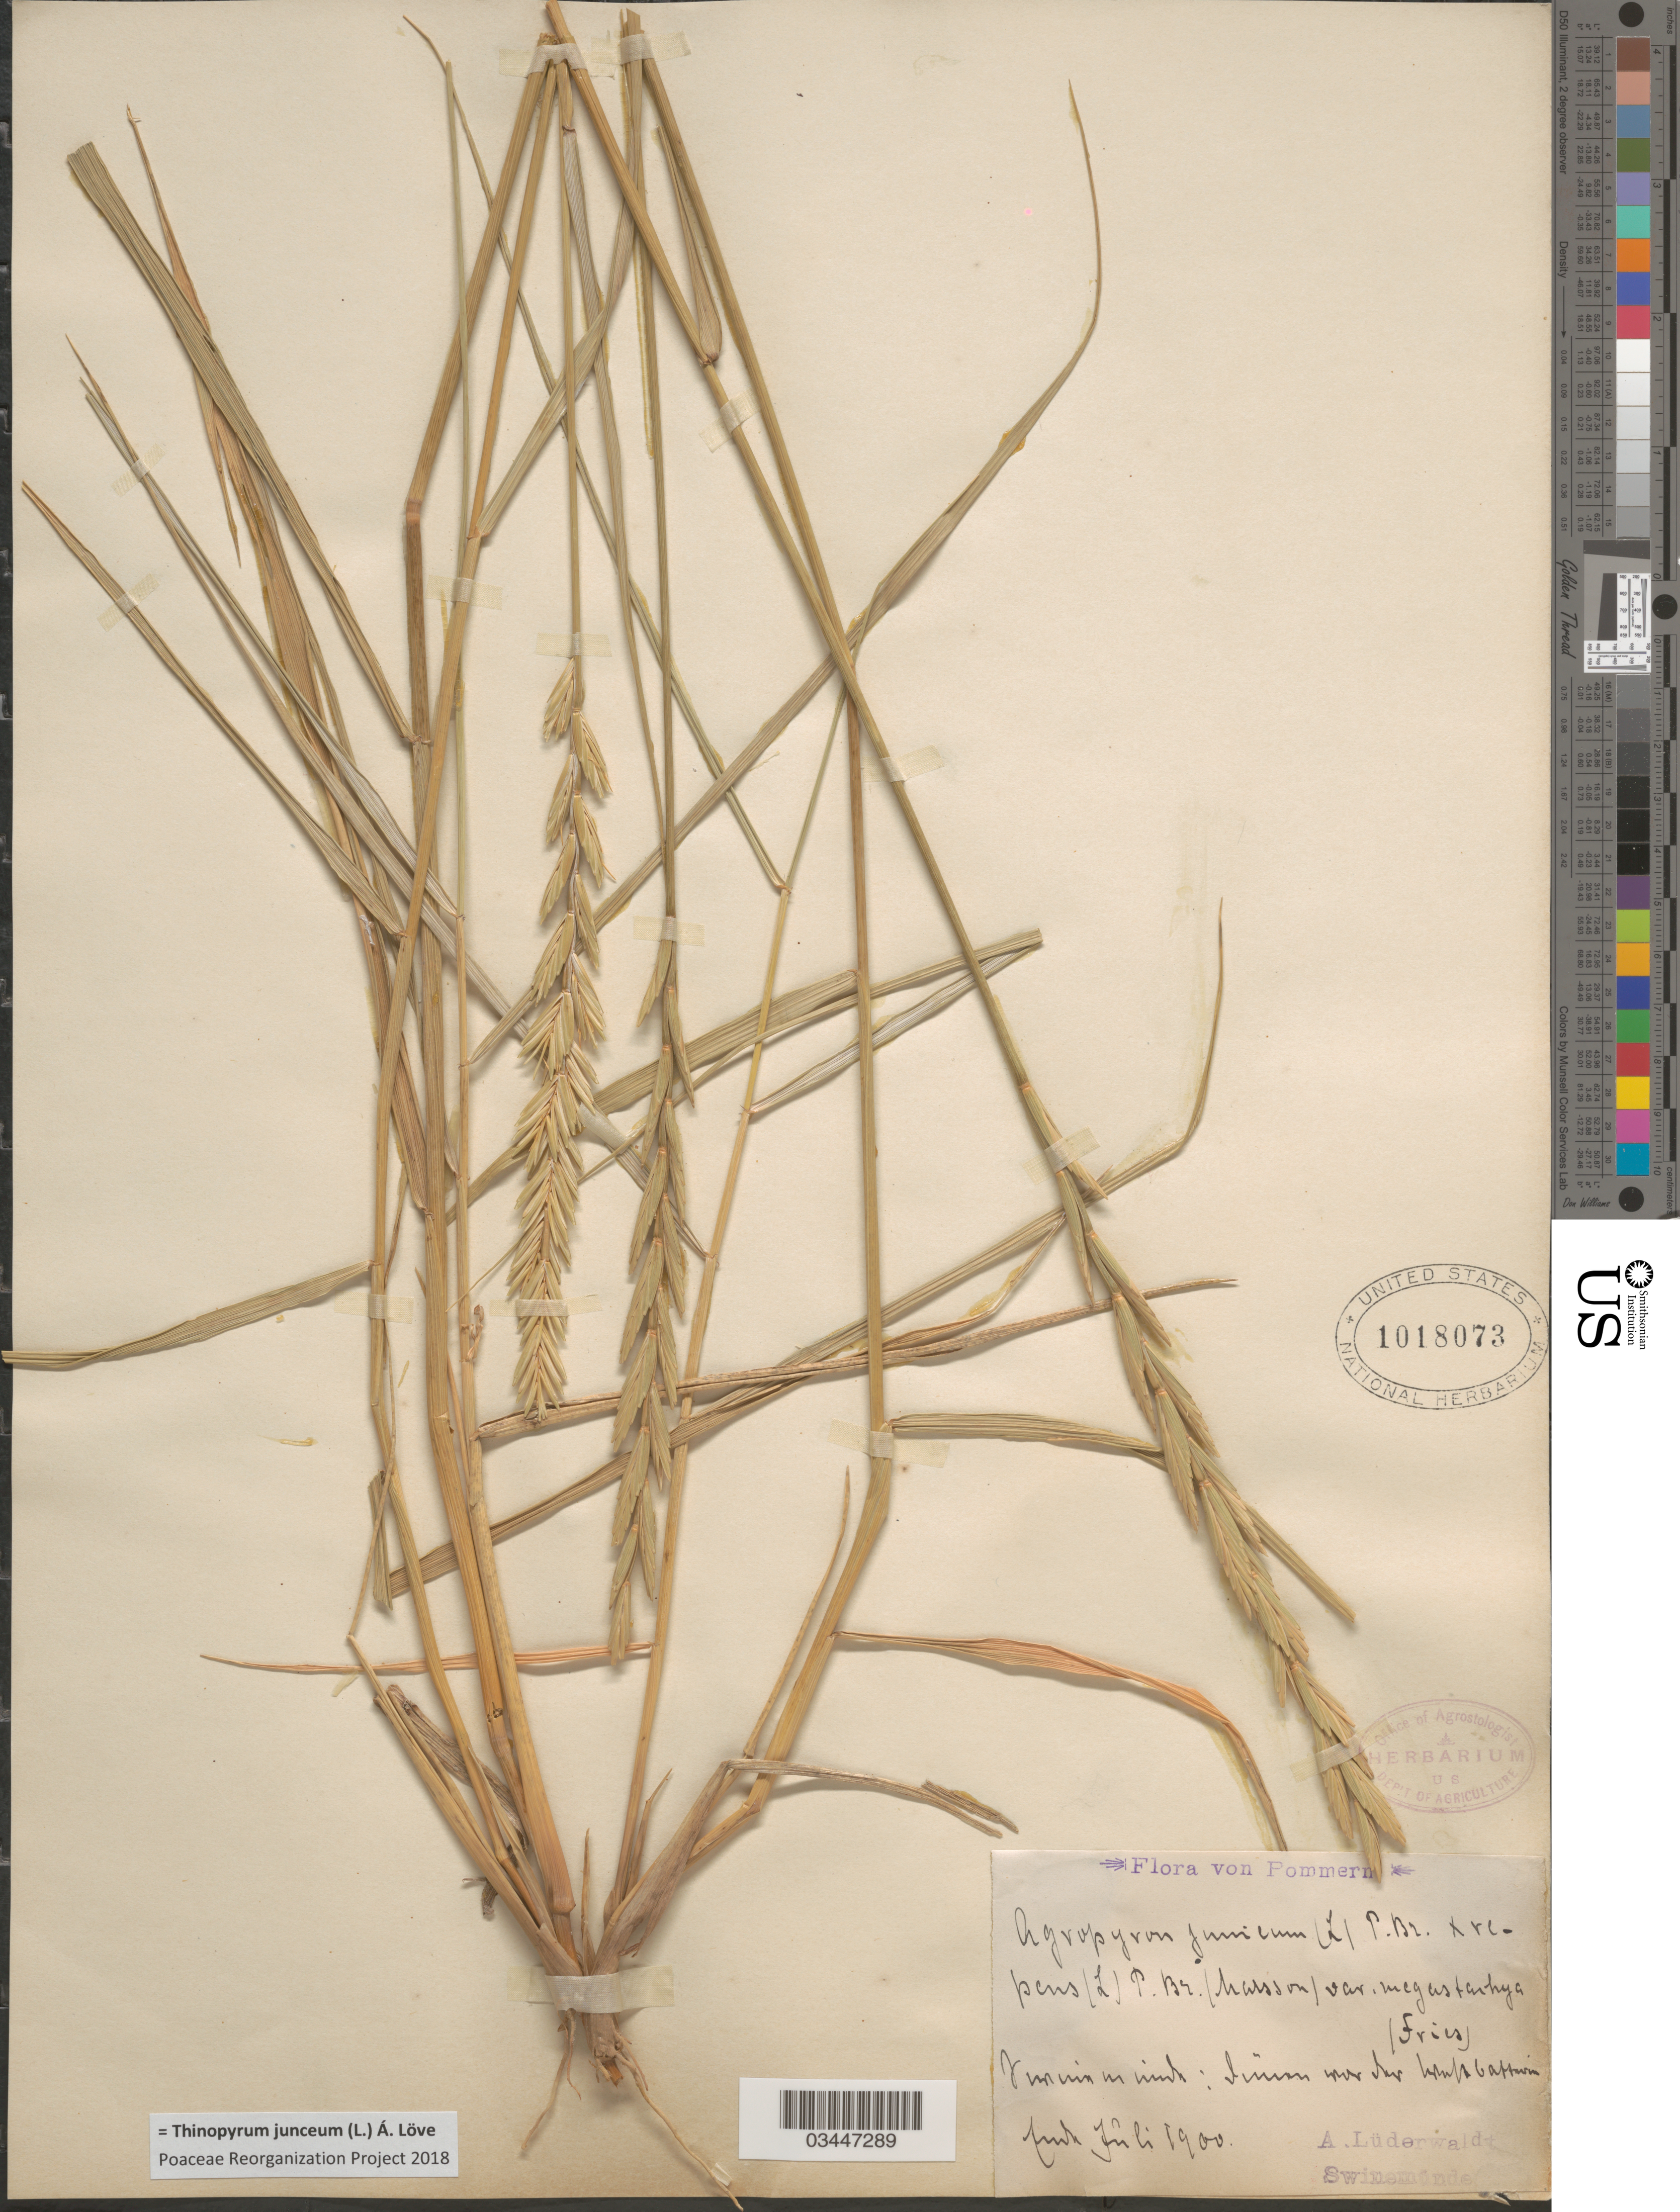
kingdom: Plantae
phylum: Tracheophyta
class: Liliopsida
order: Poales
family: Poaceae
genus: Thinopyrum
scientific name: Thinopyrum junceum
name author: (L.) Á. Löve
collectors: A. Lüderwaldt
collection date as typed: Ende Jûli 1900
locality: Pommern. [illegible text]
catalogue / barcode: US 1018073